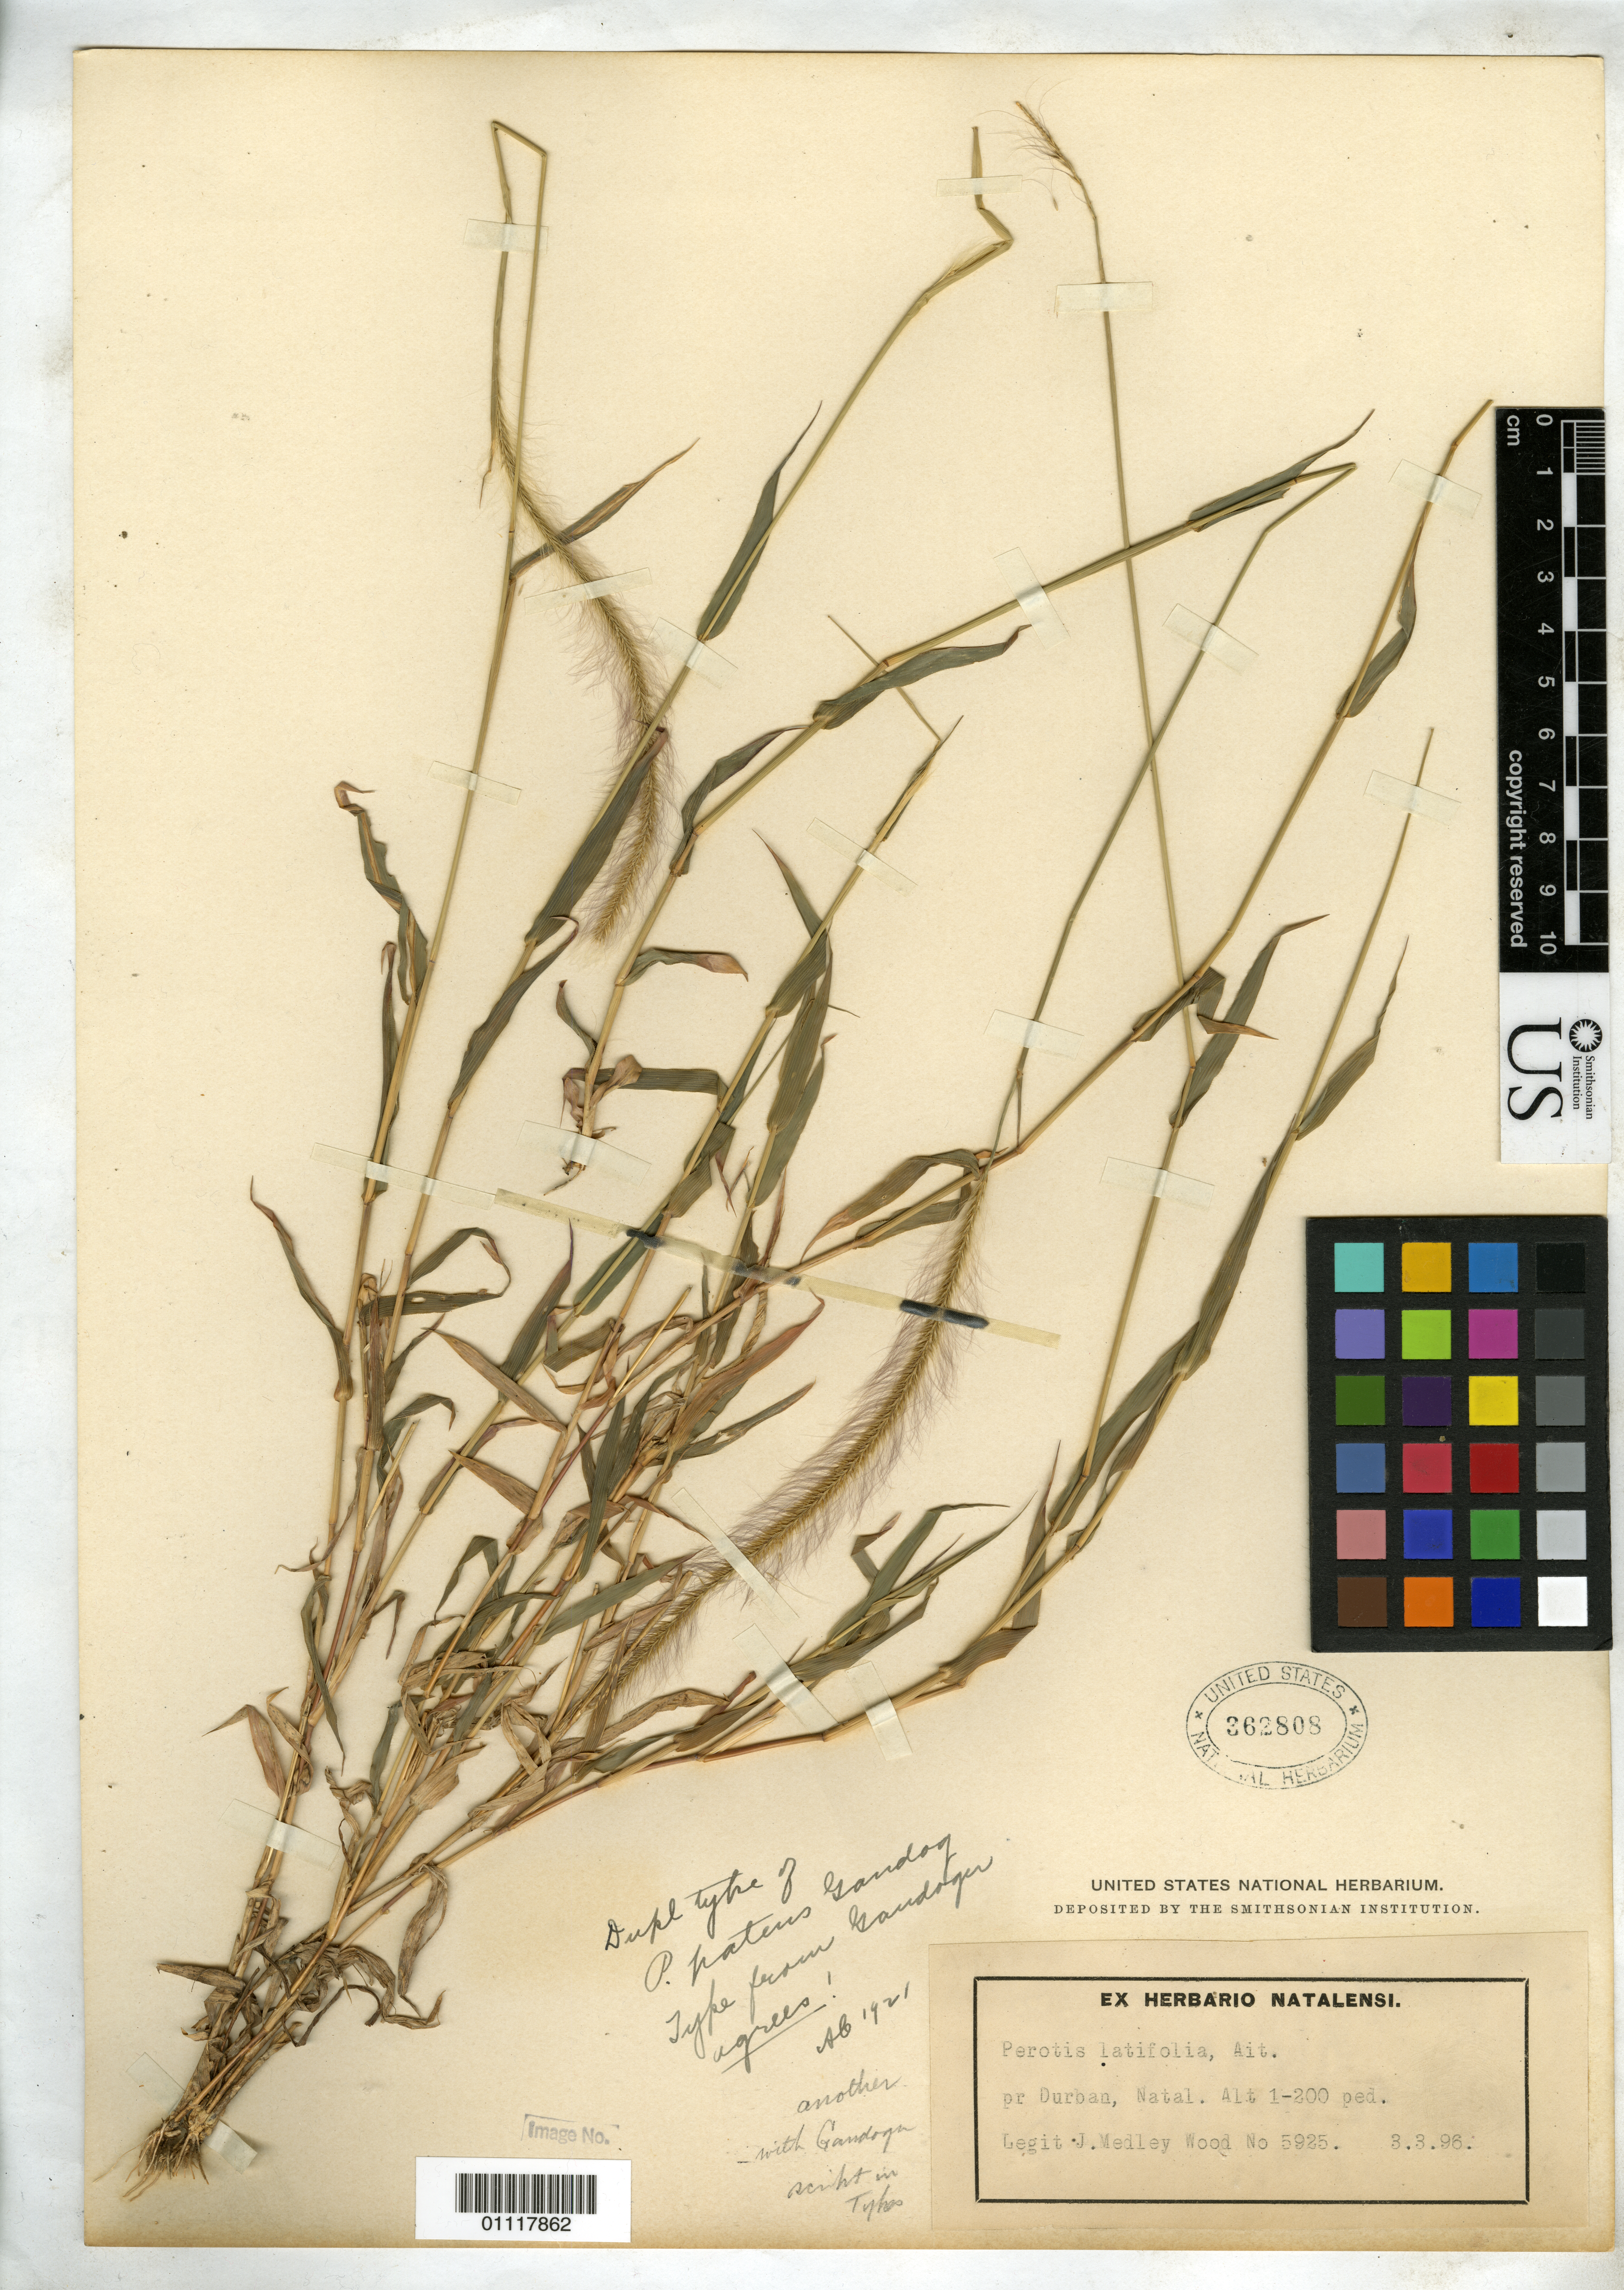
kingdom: Plantae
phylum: Tracheophyta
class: Liliopsida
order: Poales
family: Poaceae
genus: Perotis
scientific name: Perotis patens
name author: Gand.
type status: Isotype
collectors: J. M. Wood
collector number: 5925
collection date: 1896-03-03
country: South Africa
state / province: KwaZulu-Natal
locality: pr. Durban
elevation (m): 0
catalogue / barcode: US 362808